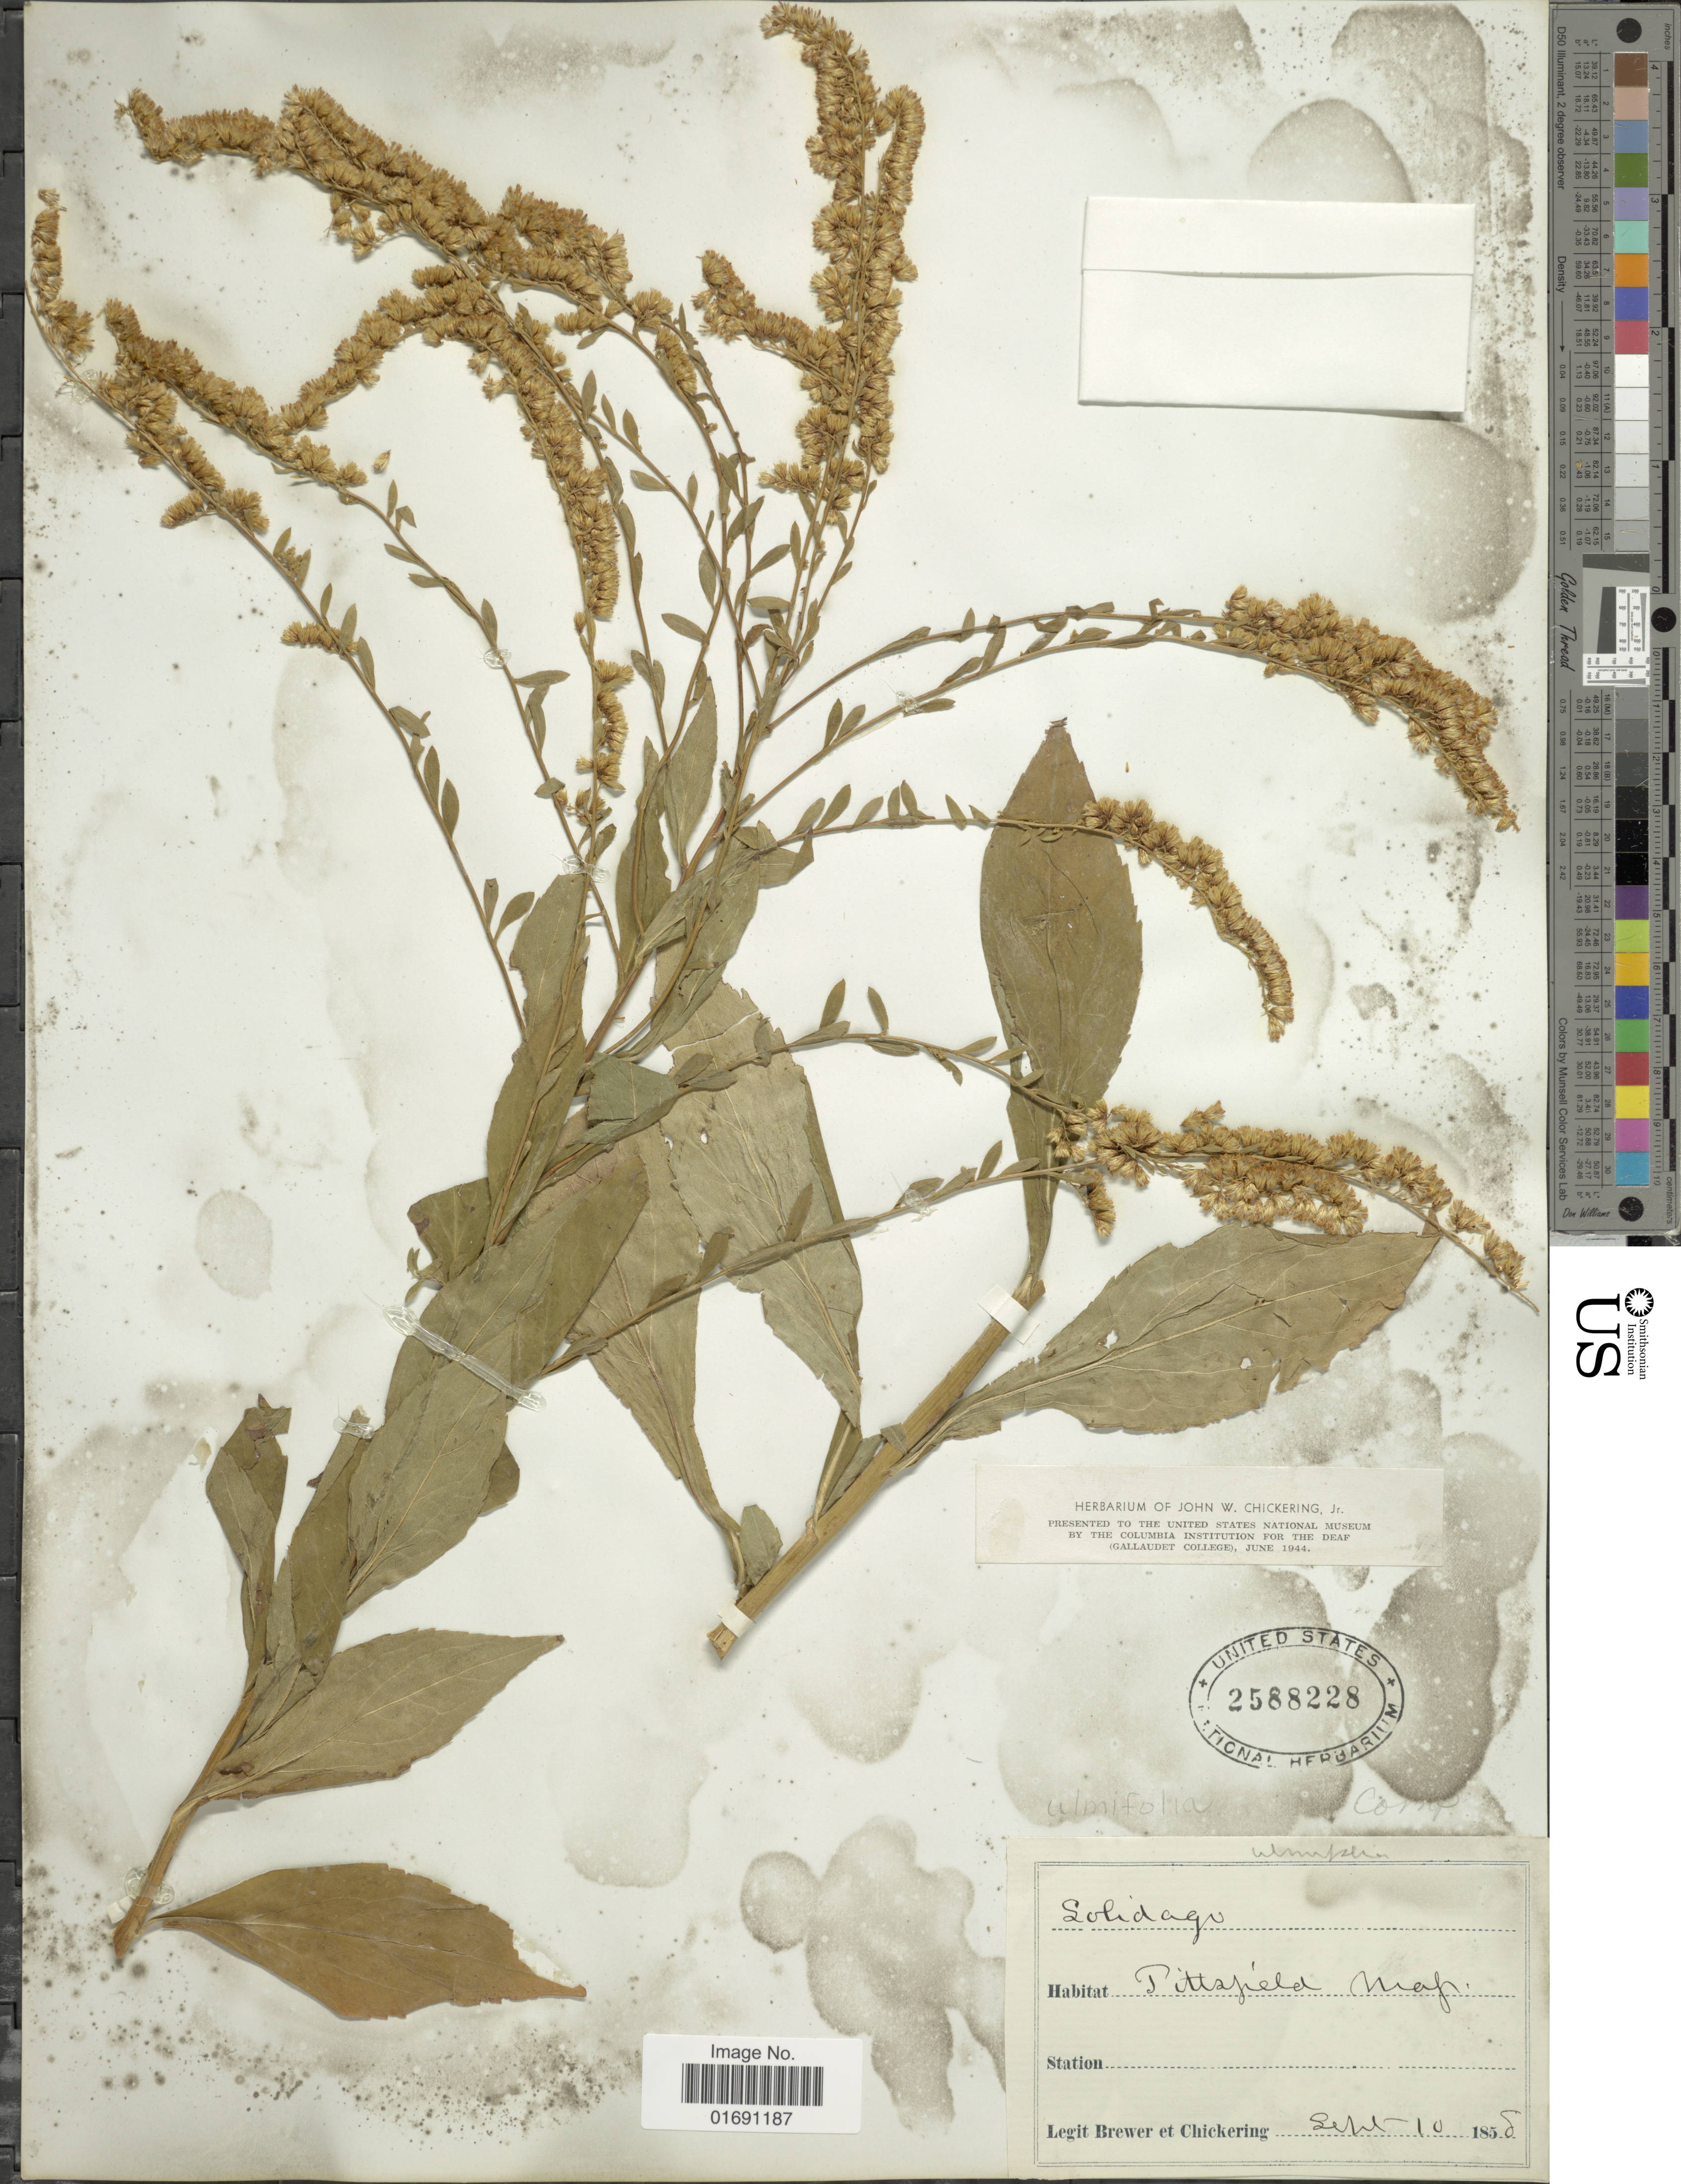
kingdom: Plantae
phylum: Tracheophyta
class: Magnoliopsida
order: Asterales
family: Asteraceae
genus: Solidago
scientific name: Solidago ulmifolia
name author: Muhl. ex Willd.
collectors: -. Brewer & -. Chickering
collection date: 1858-09-10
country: United States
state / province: Massachusetts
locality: Pittsfield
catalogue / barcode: US 2588228